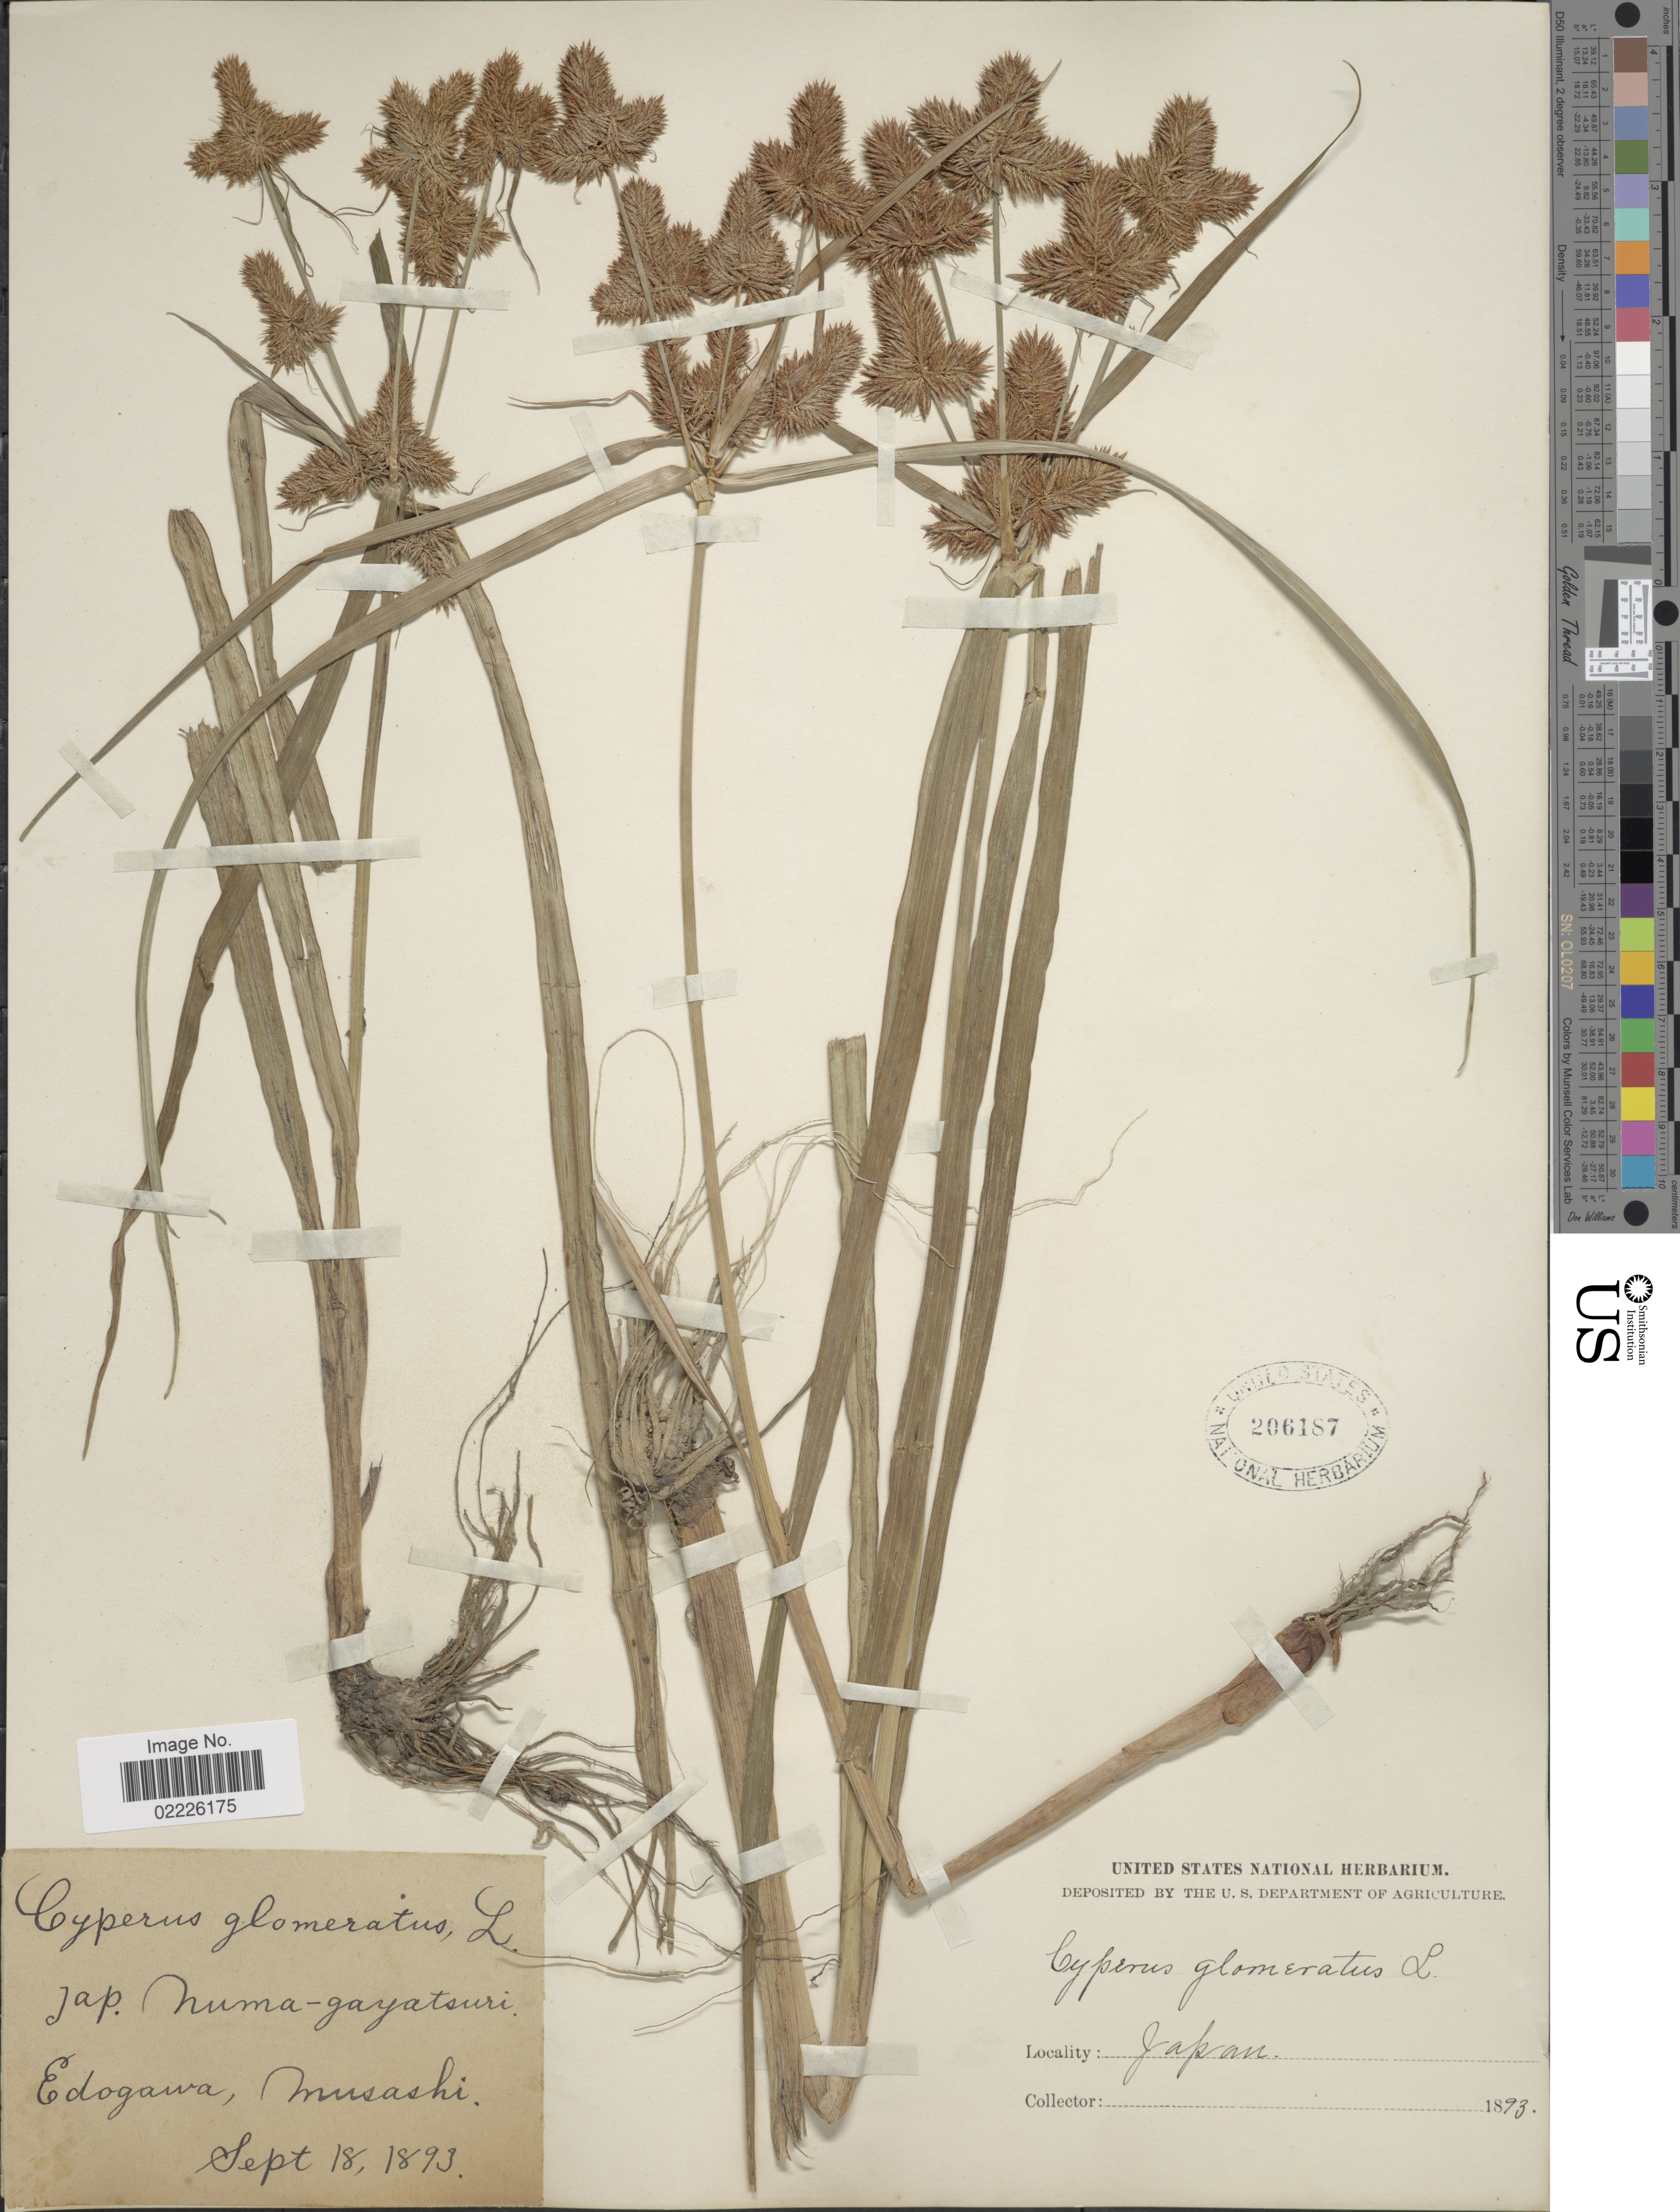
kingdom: Plantae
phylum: Tracheophyta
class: Liliopsida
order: Poales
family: Cyperaceae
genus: Cyperus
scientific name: Cyperus glomeratus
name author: L.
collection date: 1893-09-18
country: Japan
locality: Edogawa, Musashi, Jap. Numa-gayatsuri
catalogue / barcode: US 206187